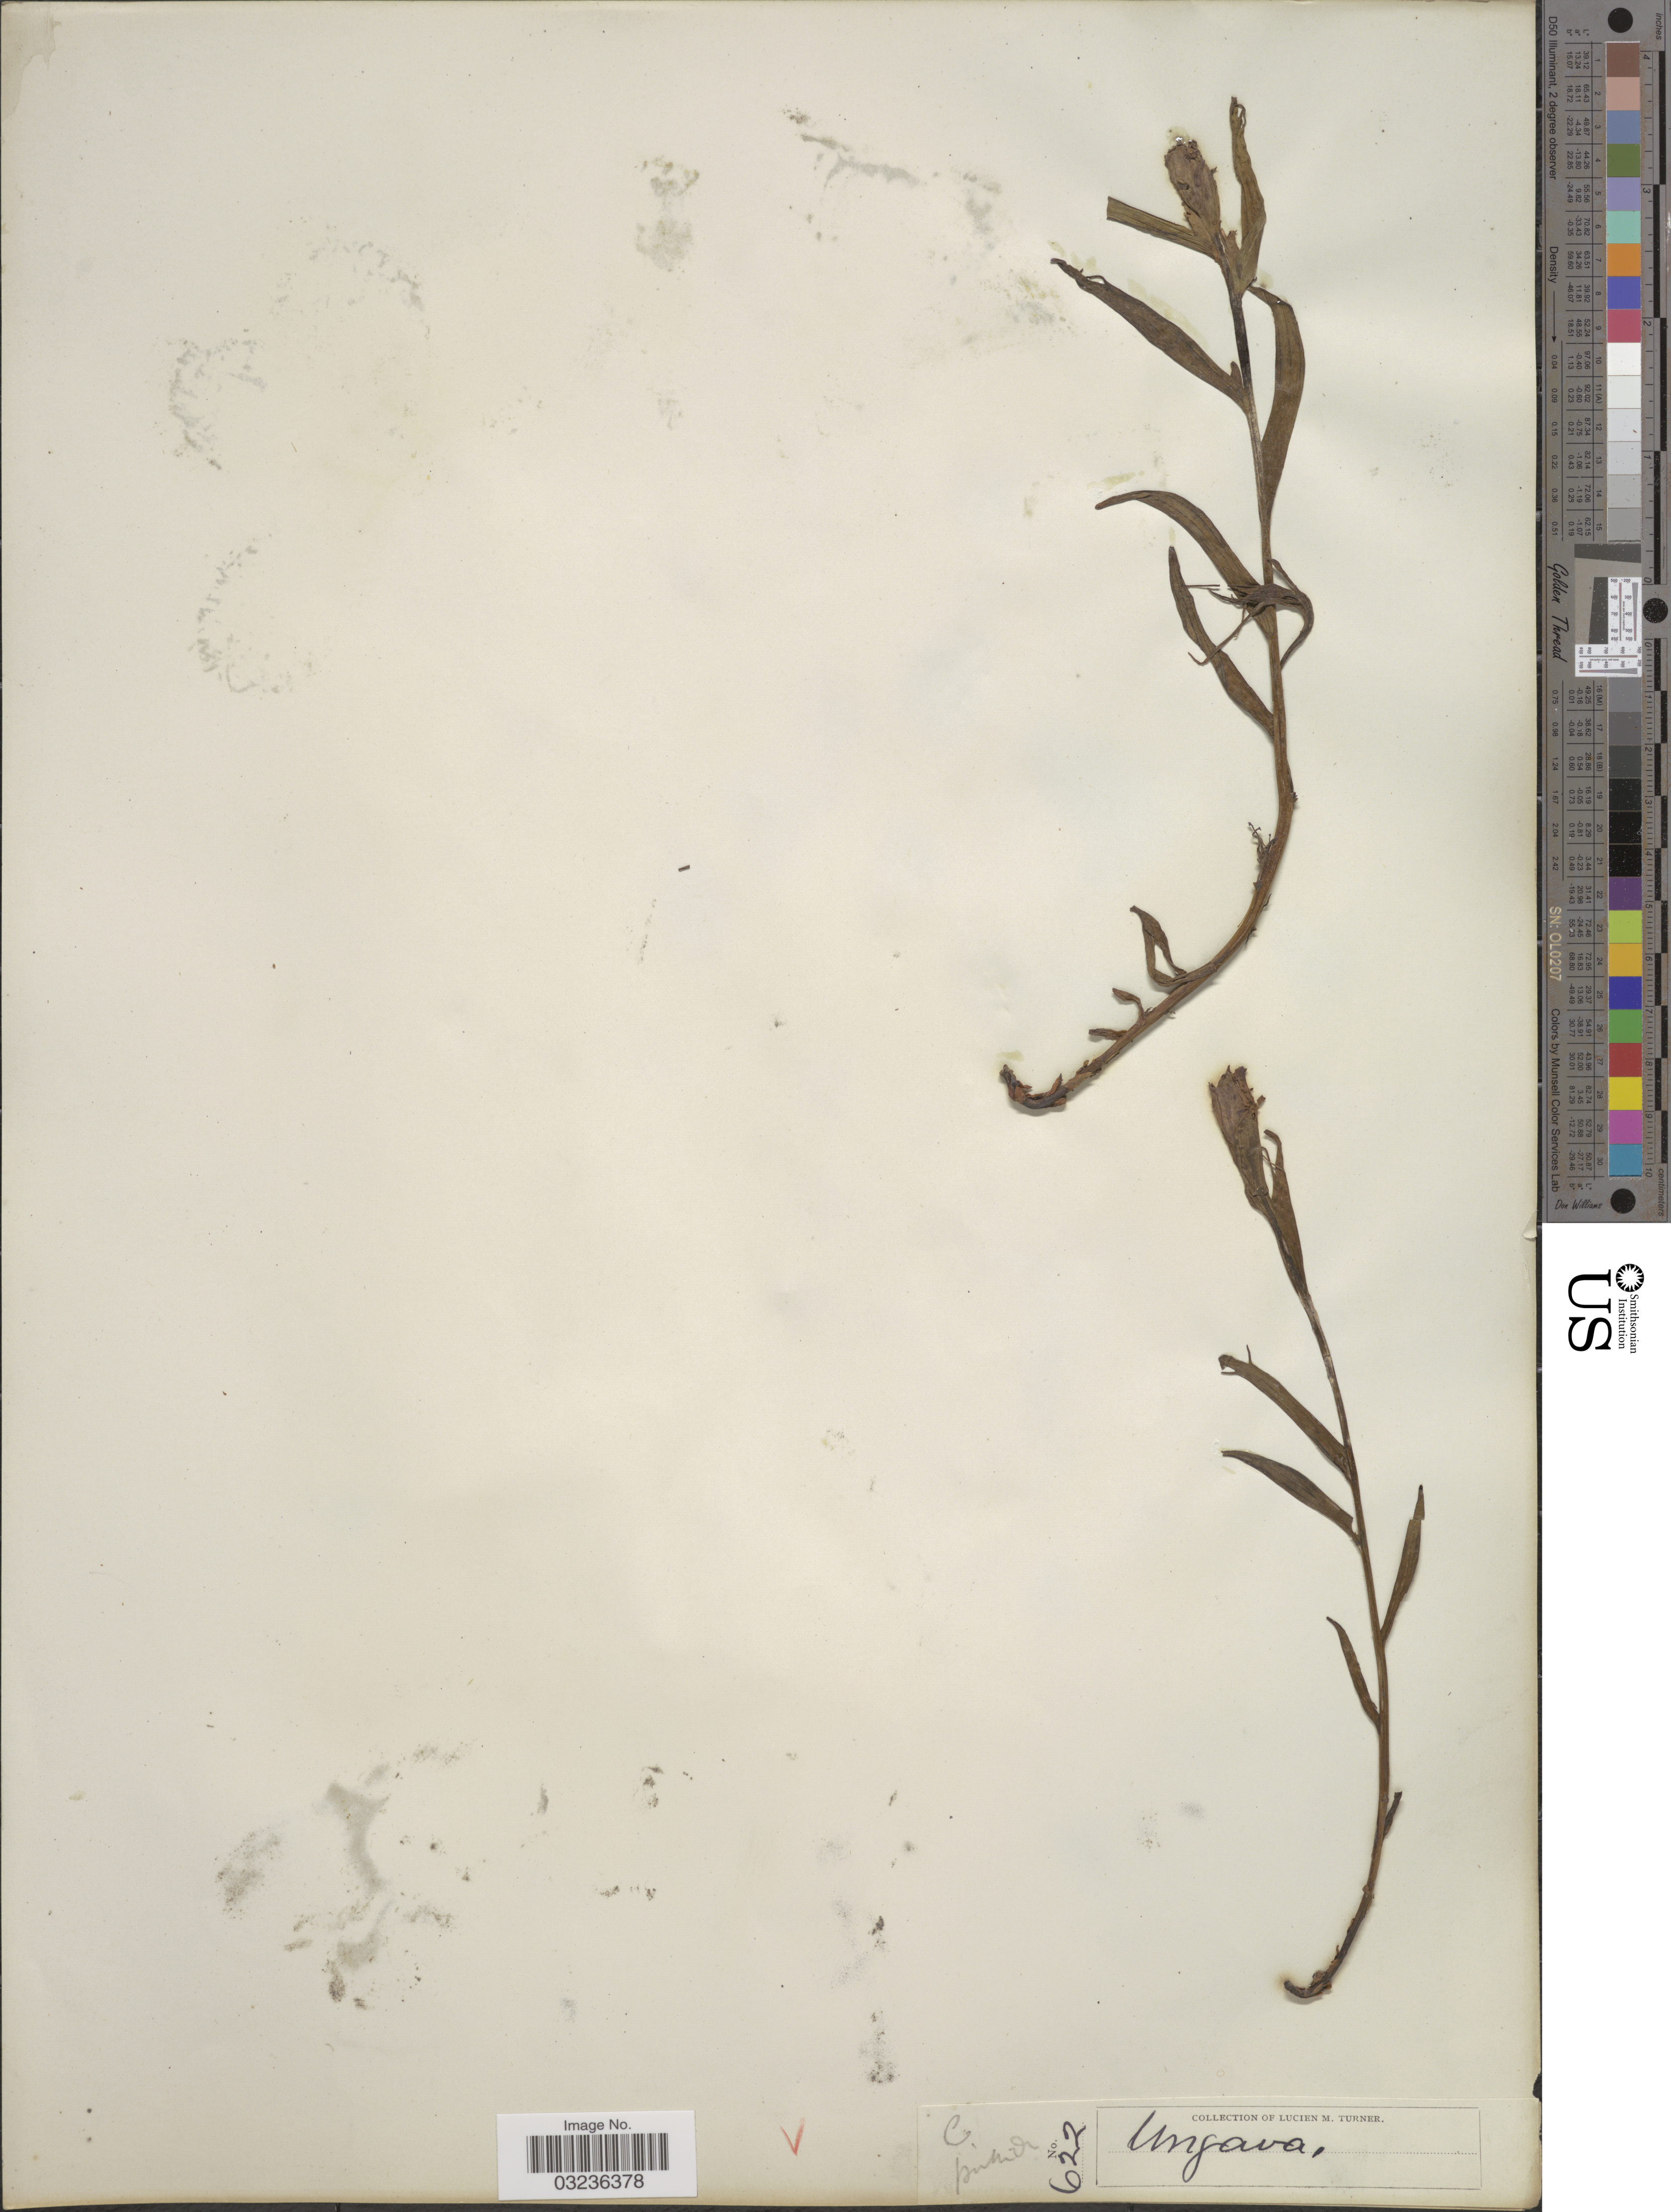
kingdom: Plantae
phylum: Tracheophyta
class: Magnoliopsida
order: Gentianales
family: Gentianaceae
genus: Gentiana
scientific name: Gentiana sp.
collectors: L. M. Turner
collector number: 622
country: Canada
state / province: Newfoundland and Labrador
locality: Ungava.